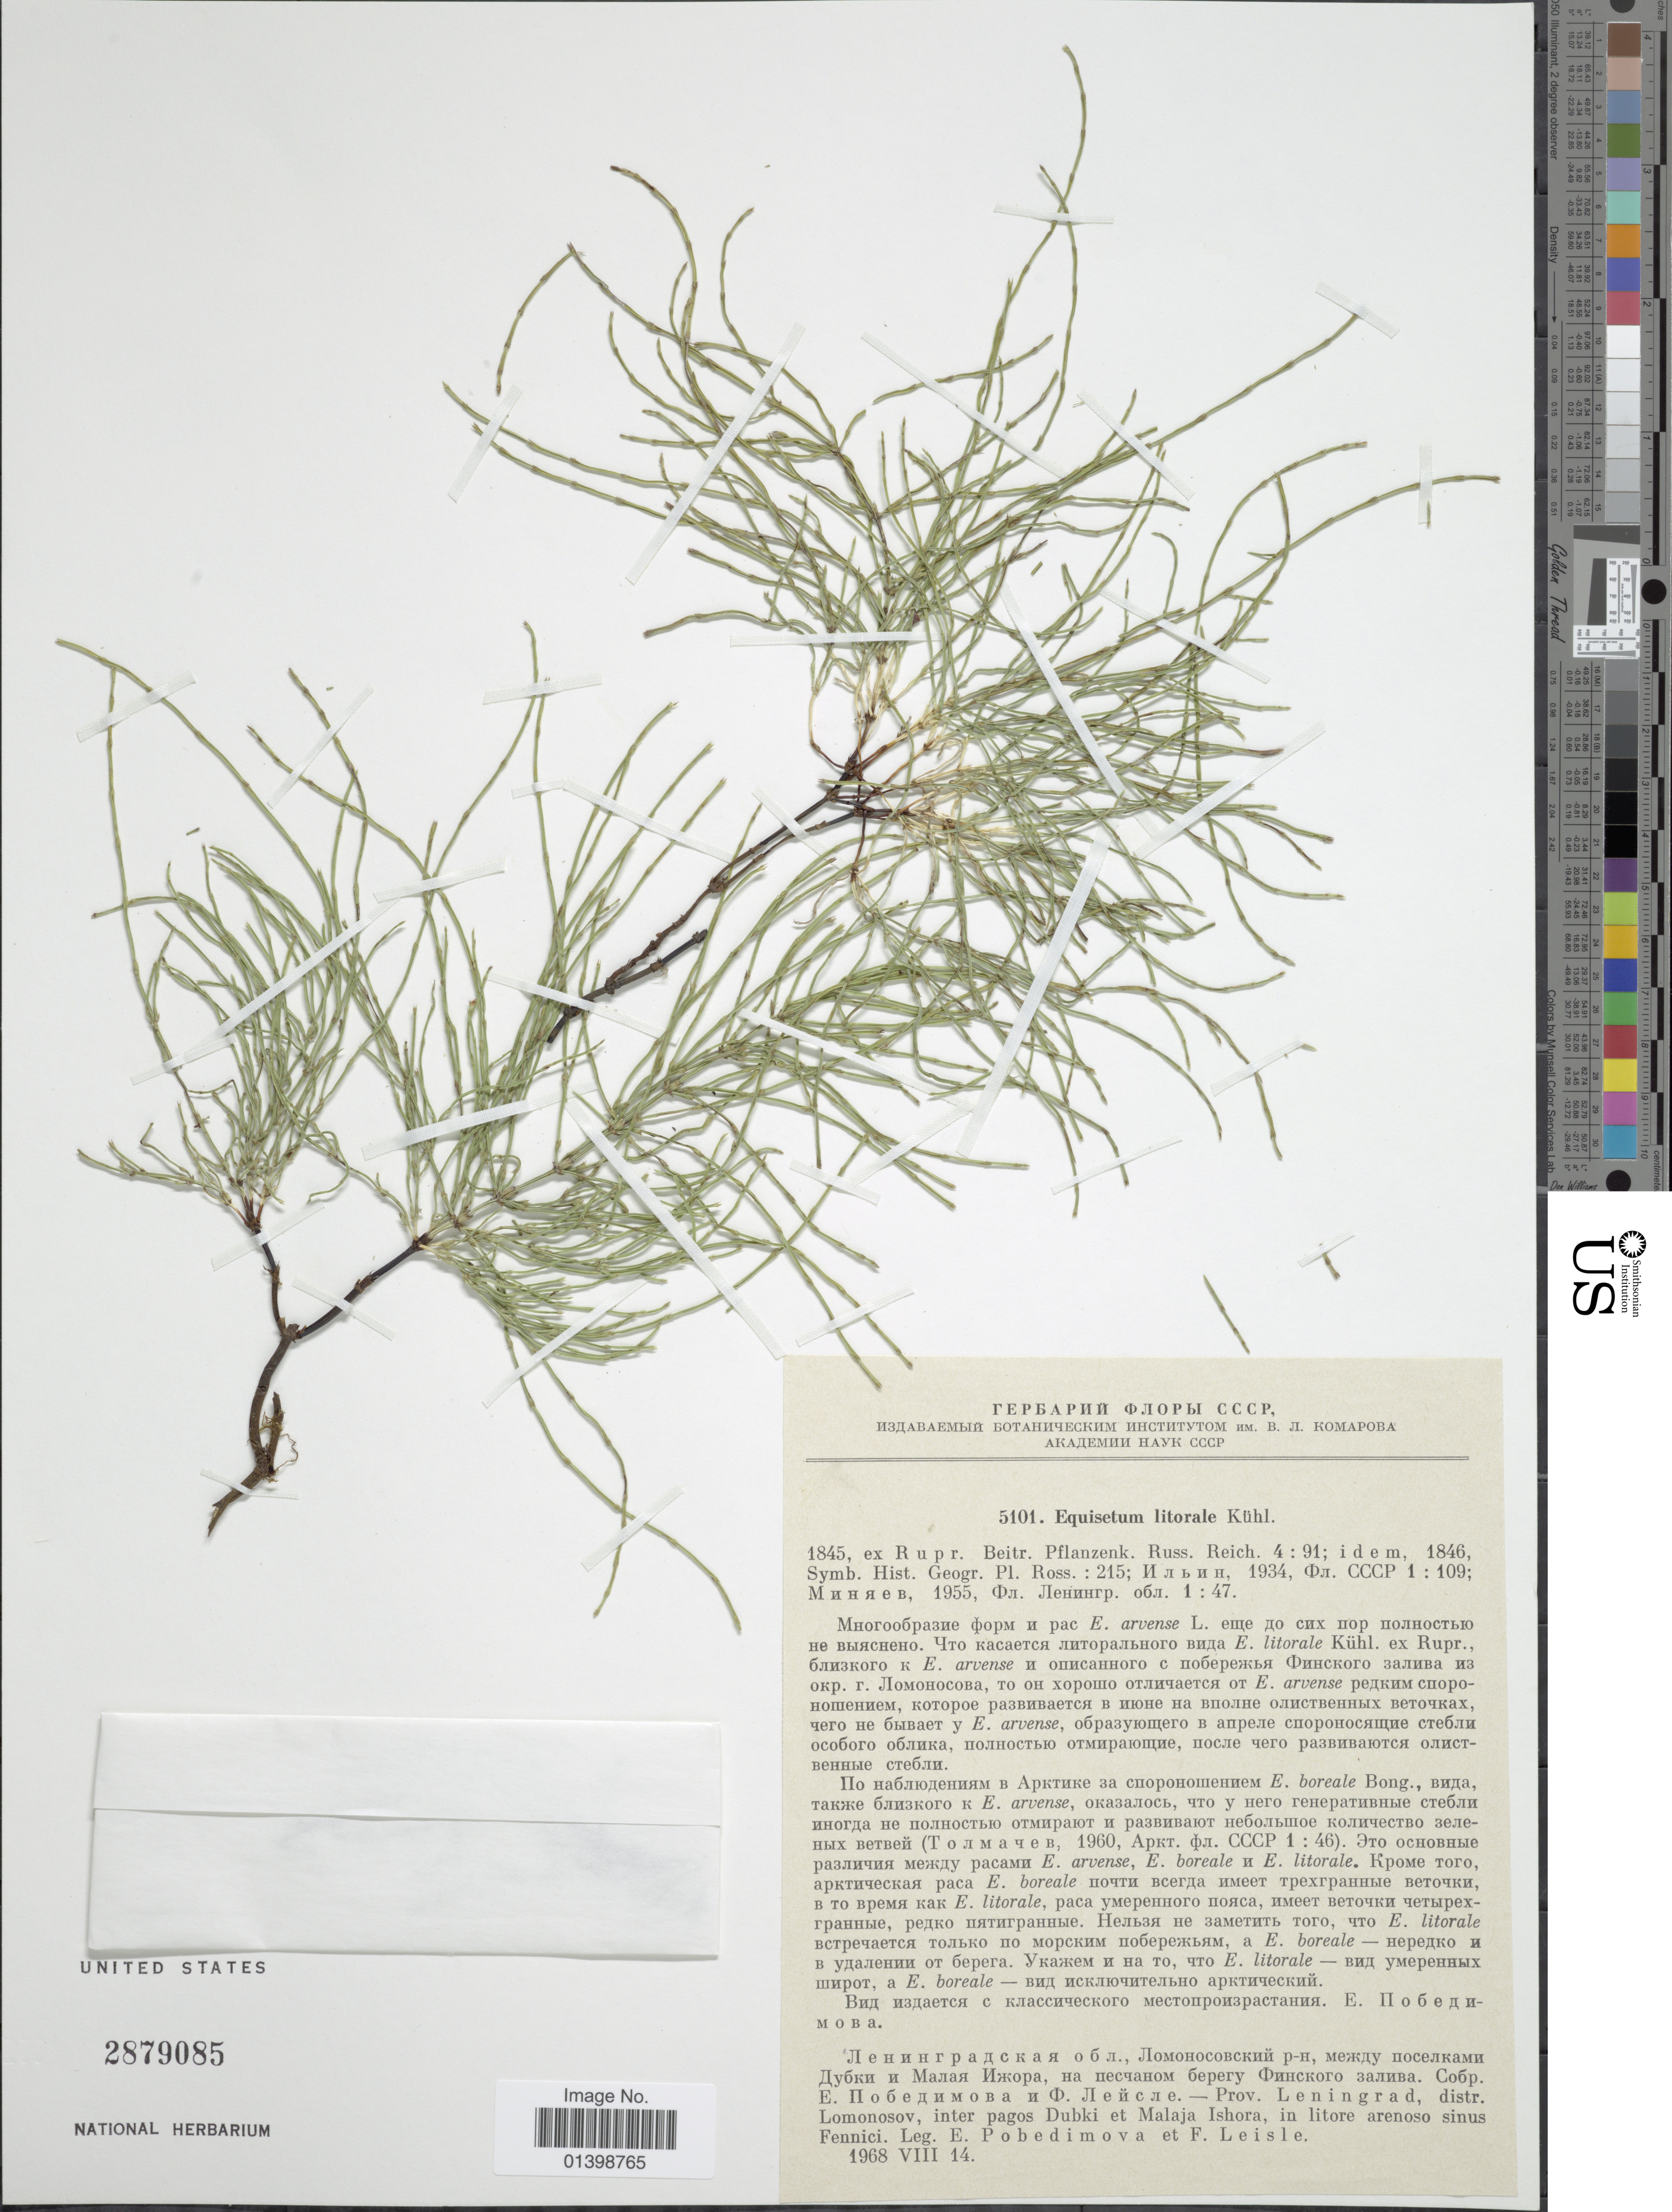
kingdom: Plantae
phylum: Tracheophyta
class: Polypodiopsida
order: Equisetales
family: Equisetaceae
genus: Equisetum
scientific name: Equisetum x litorale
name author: Kuhlw.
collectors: E. Pobedimova & F. Leisle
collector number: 5101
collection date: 1968-08-14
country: Russian Federation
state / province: Leningrad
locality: Prov. Leningrad, distr. Lomonosov, inter pagos Dubki et Malaja Ishora, in litore arenoso sinus Fennici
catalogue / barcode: US 2879085